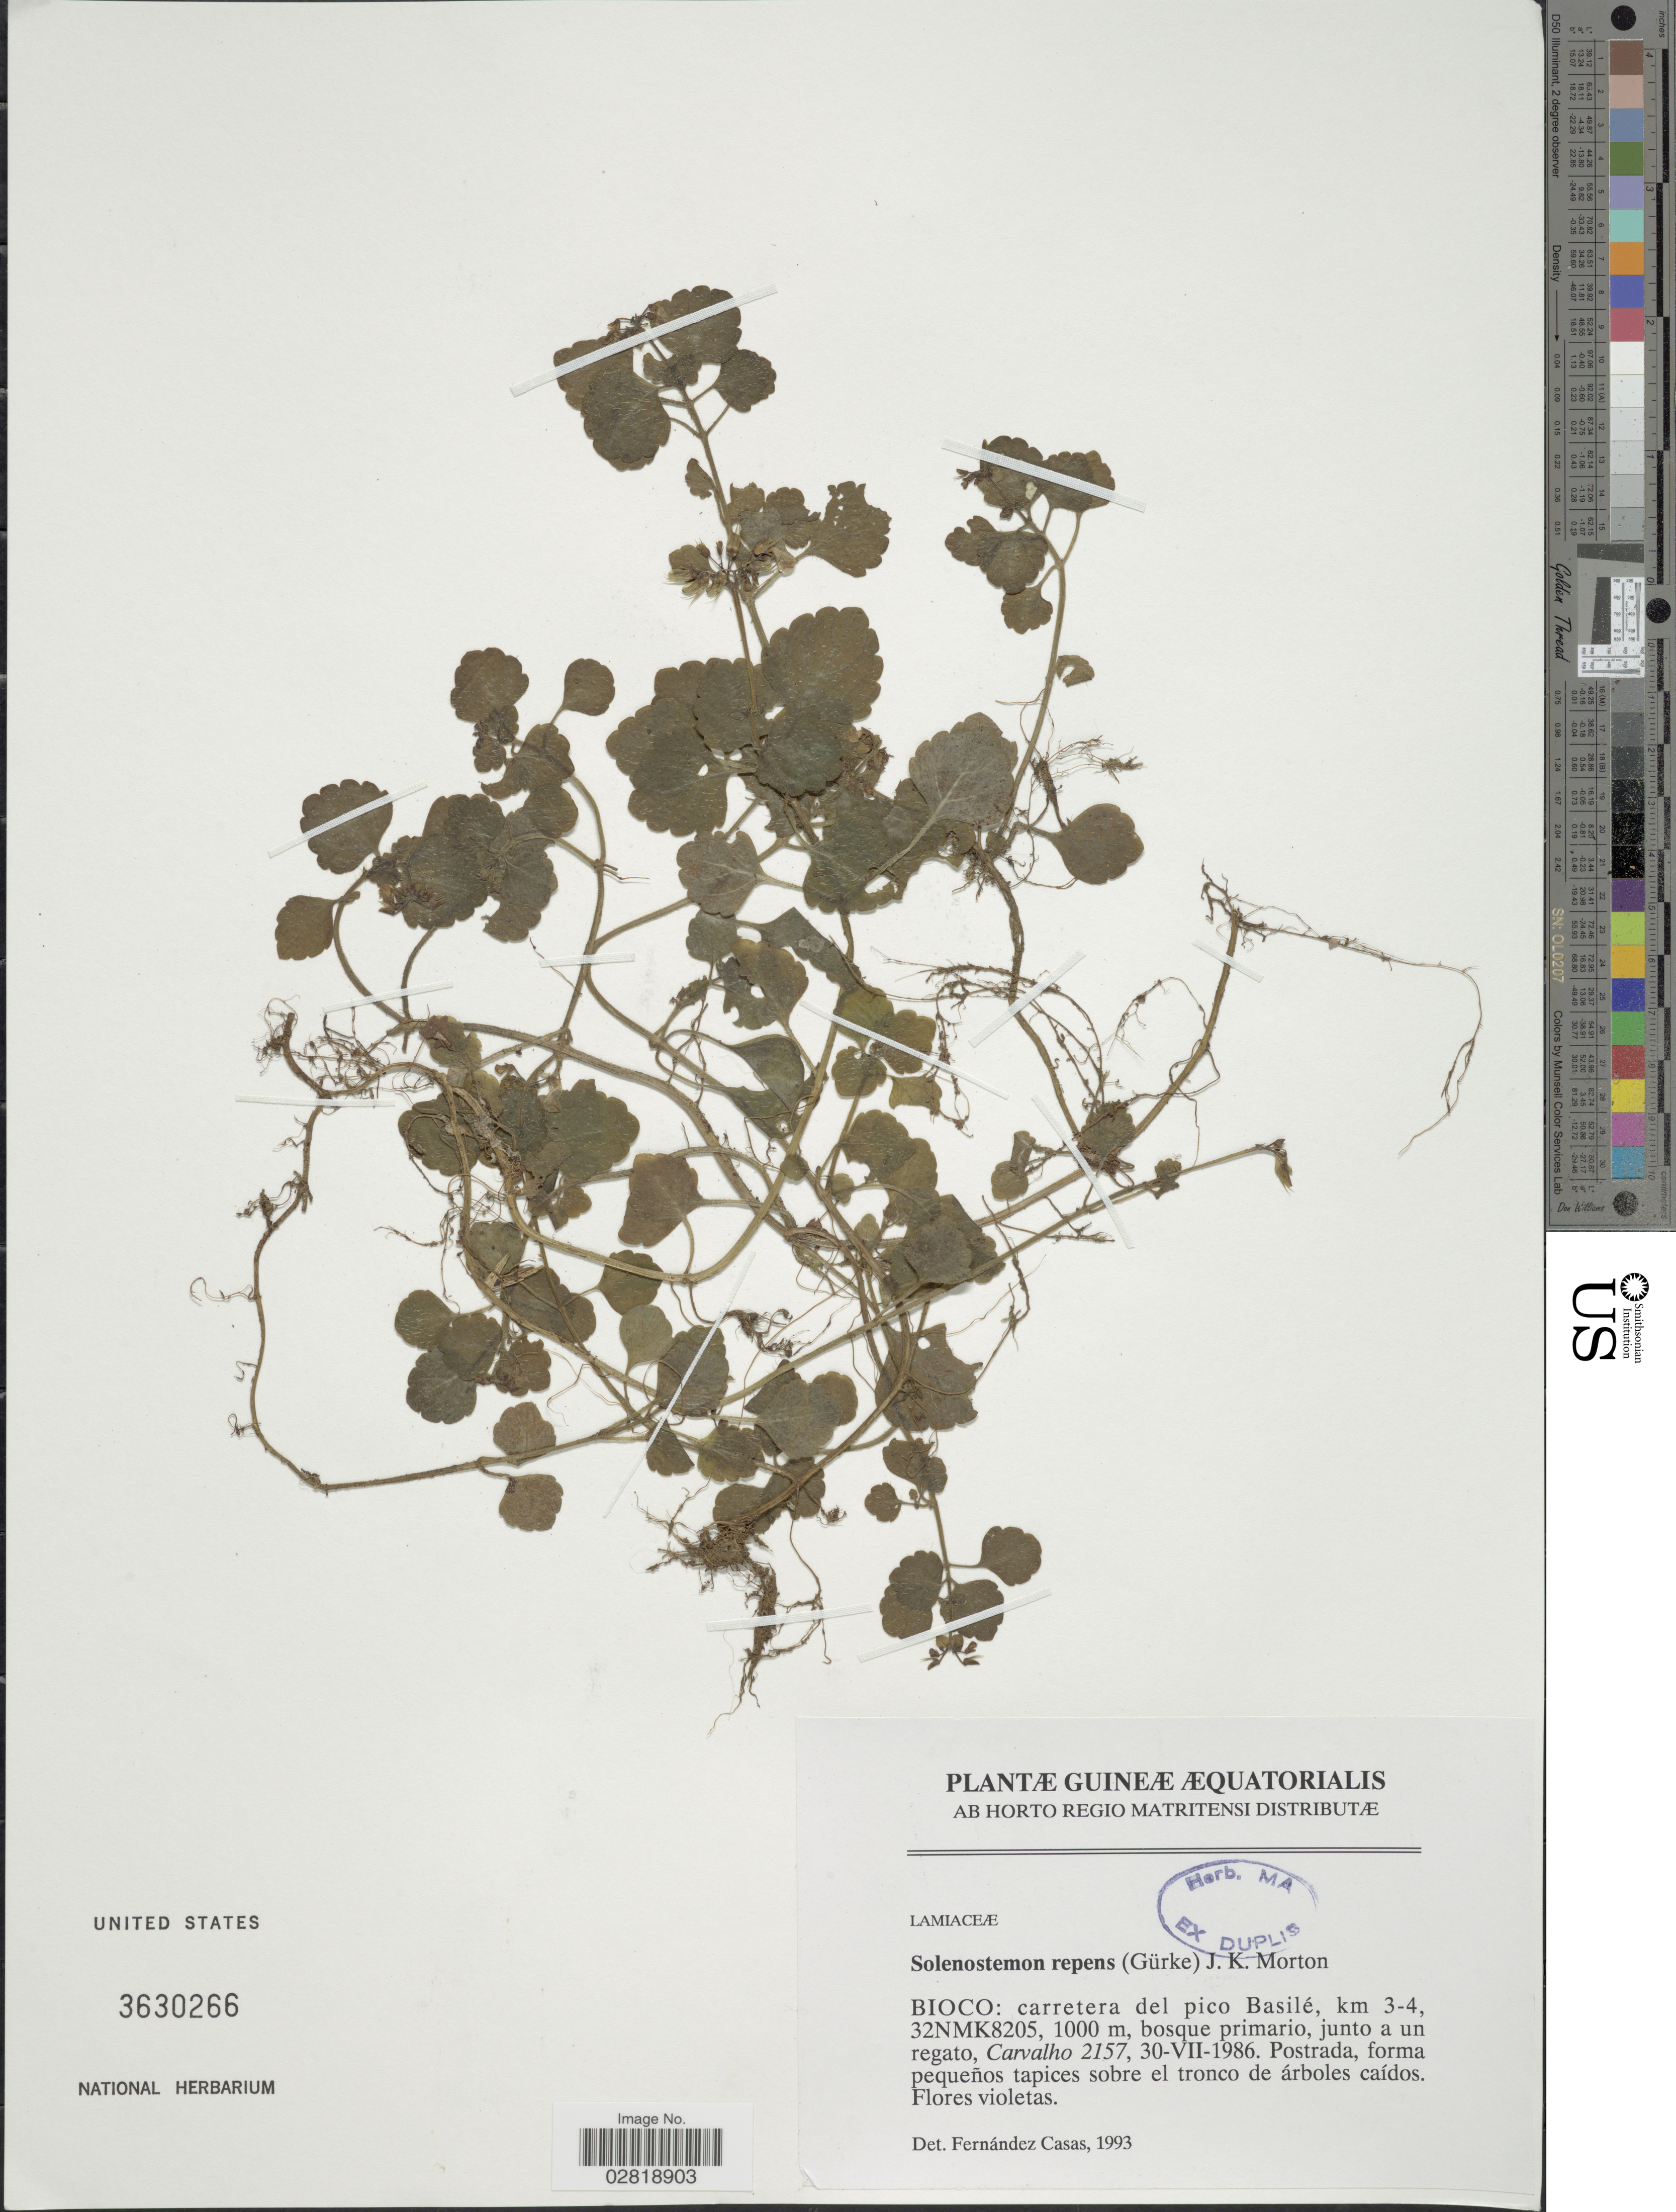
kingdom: Plantae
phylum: Tracheophyta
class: Magnoliopsida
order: Lamiales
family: Lamiaceae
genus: Solenostemon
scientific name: Solenostemon repens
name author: (Gürke) J.K. Morton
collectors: Carvalho, --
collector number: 2157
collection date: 1986-07-30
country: Equatorial Guinea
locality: Guineæ Æquatorialis. Bioco: carretera del pico Basilé, km 3-4, 32NMK8205.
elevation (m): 1000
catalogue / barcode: US 3630266